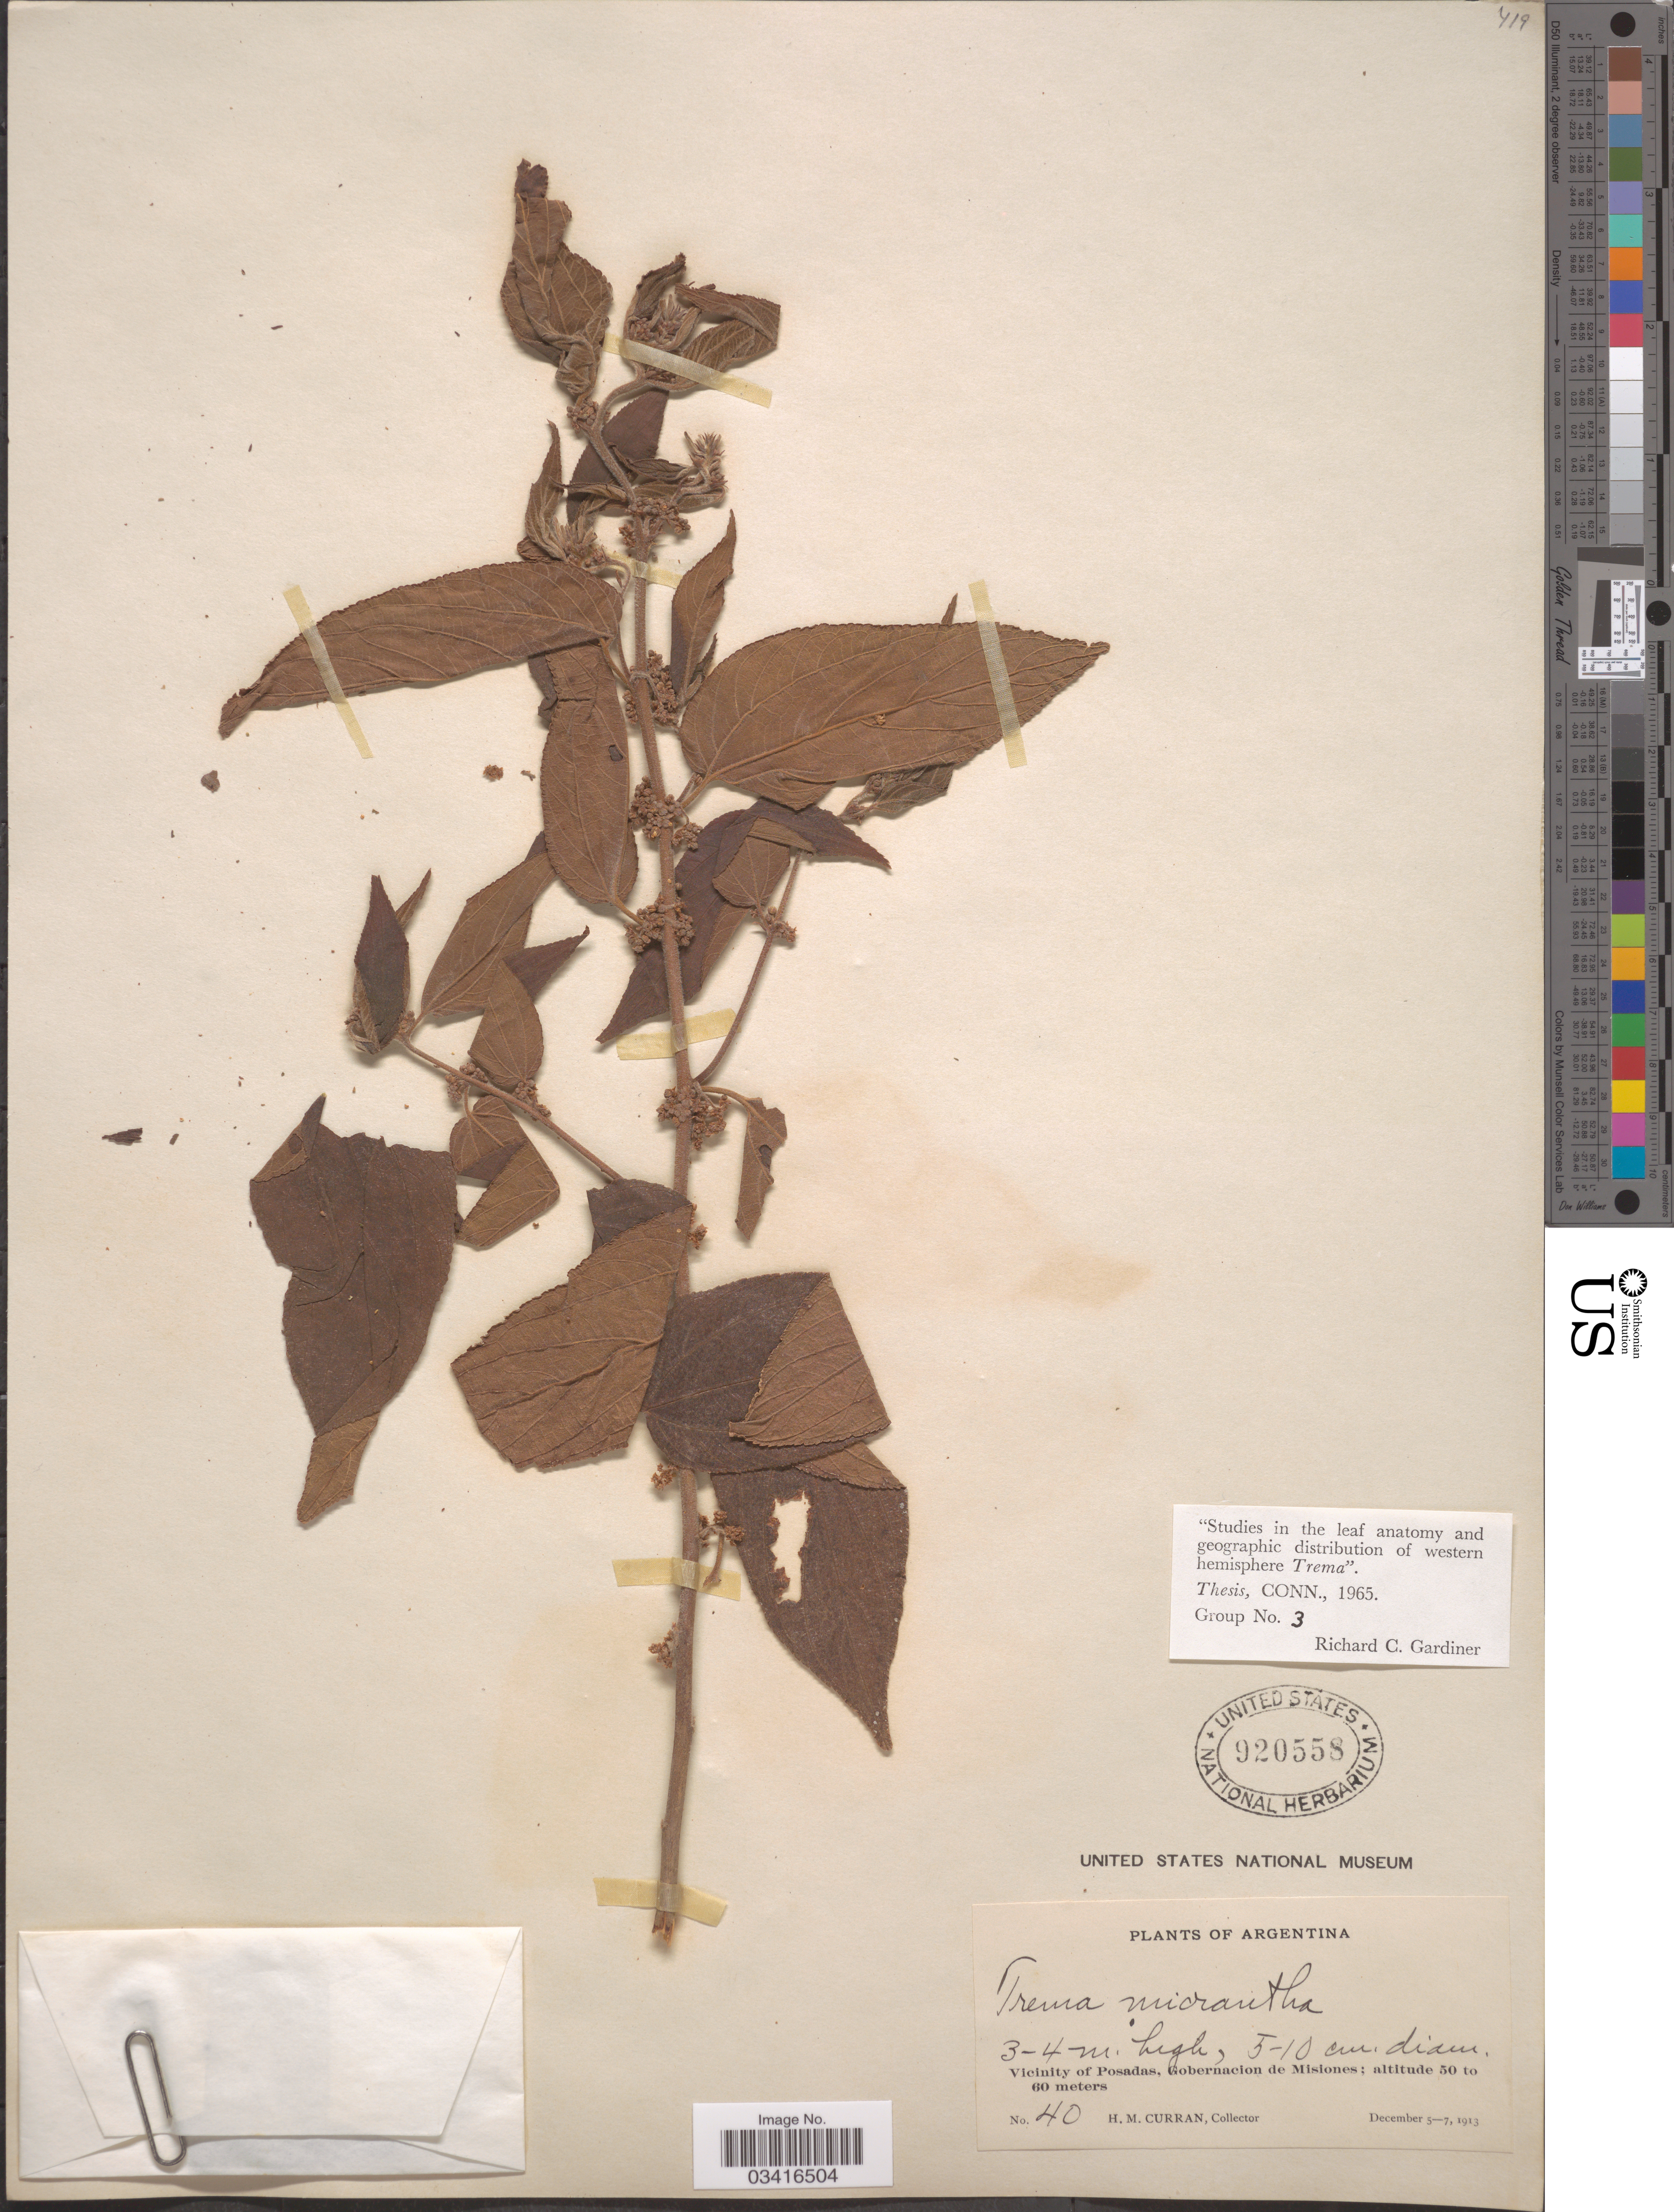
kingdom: Plantae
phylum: Tracheophyta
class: Magnoliopsida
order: Rosales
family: Cannabaceae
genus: Trema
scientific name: Trema micranthum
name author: (L.) Blume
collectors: H. M. Curran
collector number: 40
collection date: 1913-12-05/1913-12-07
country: Argentina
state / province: Misiones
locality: Vicinity of Posadas, Gobernacion de Misiones.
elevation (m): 50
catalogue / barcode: US 920558